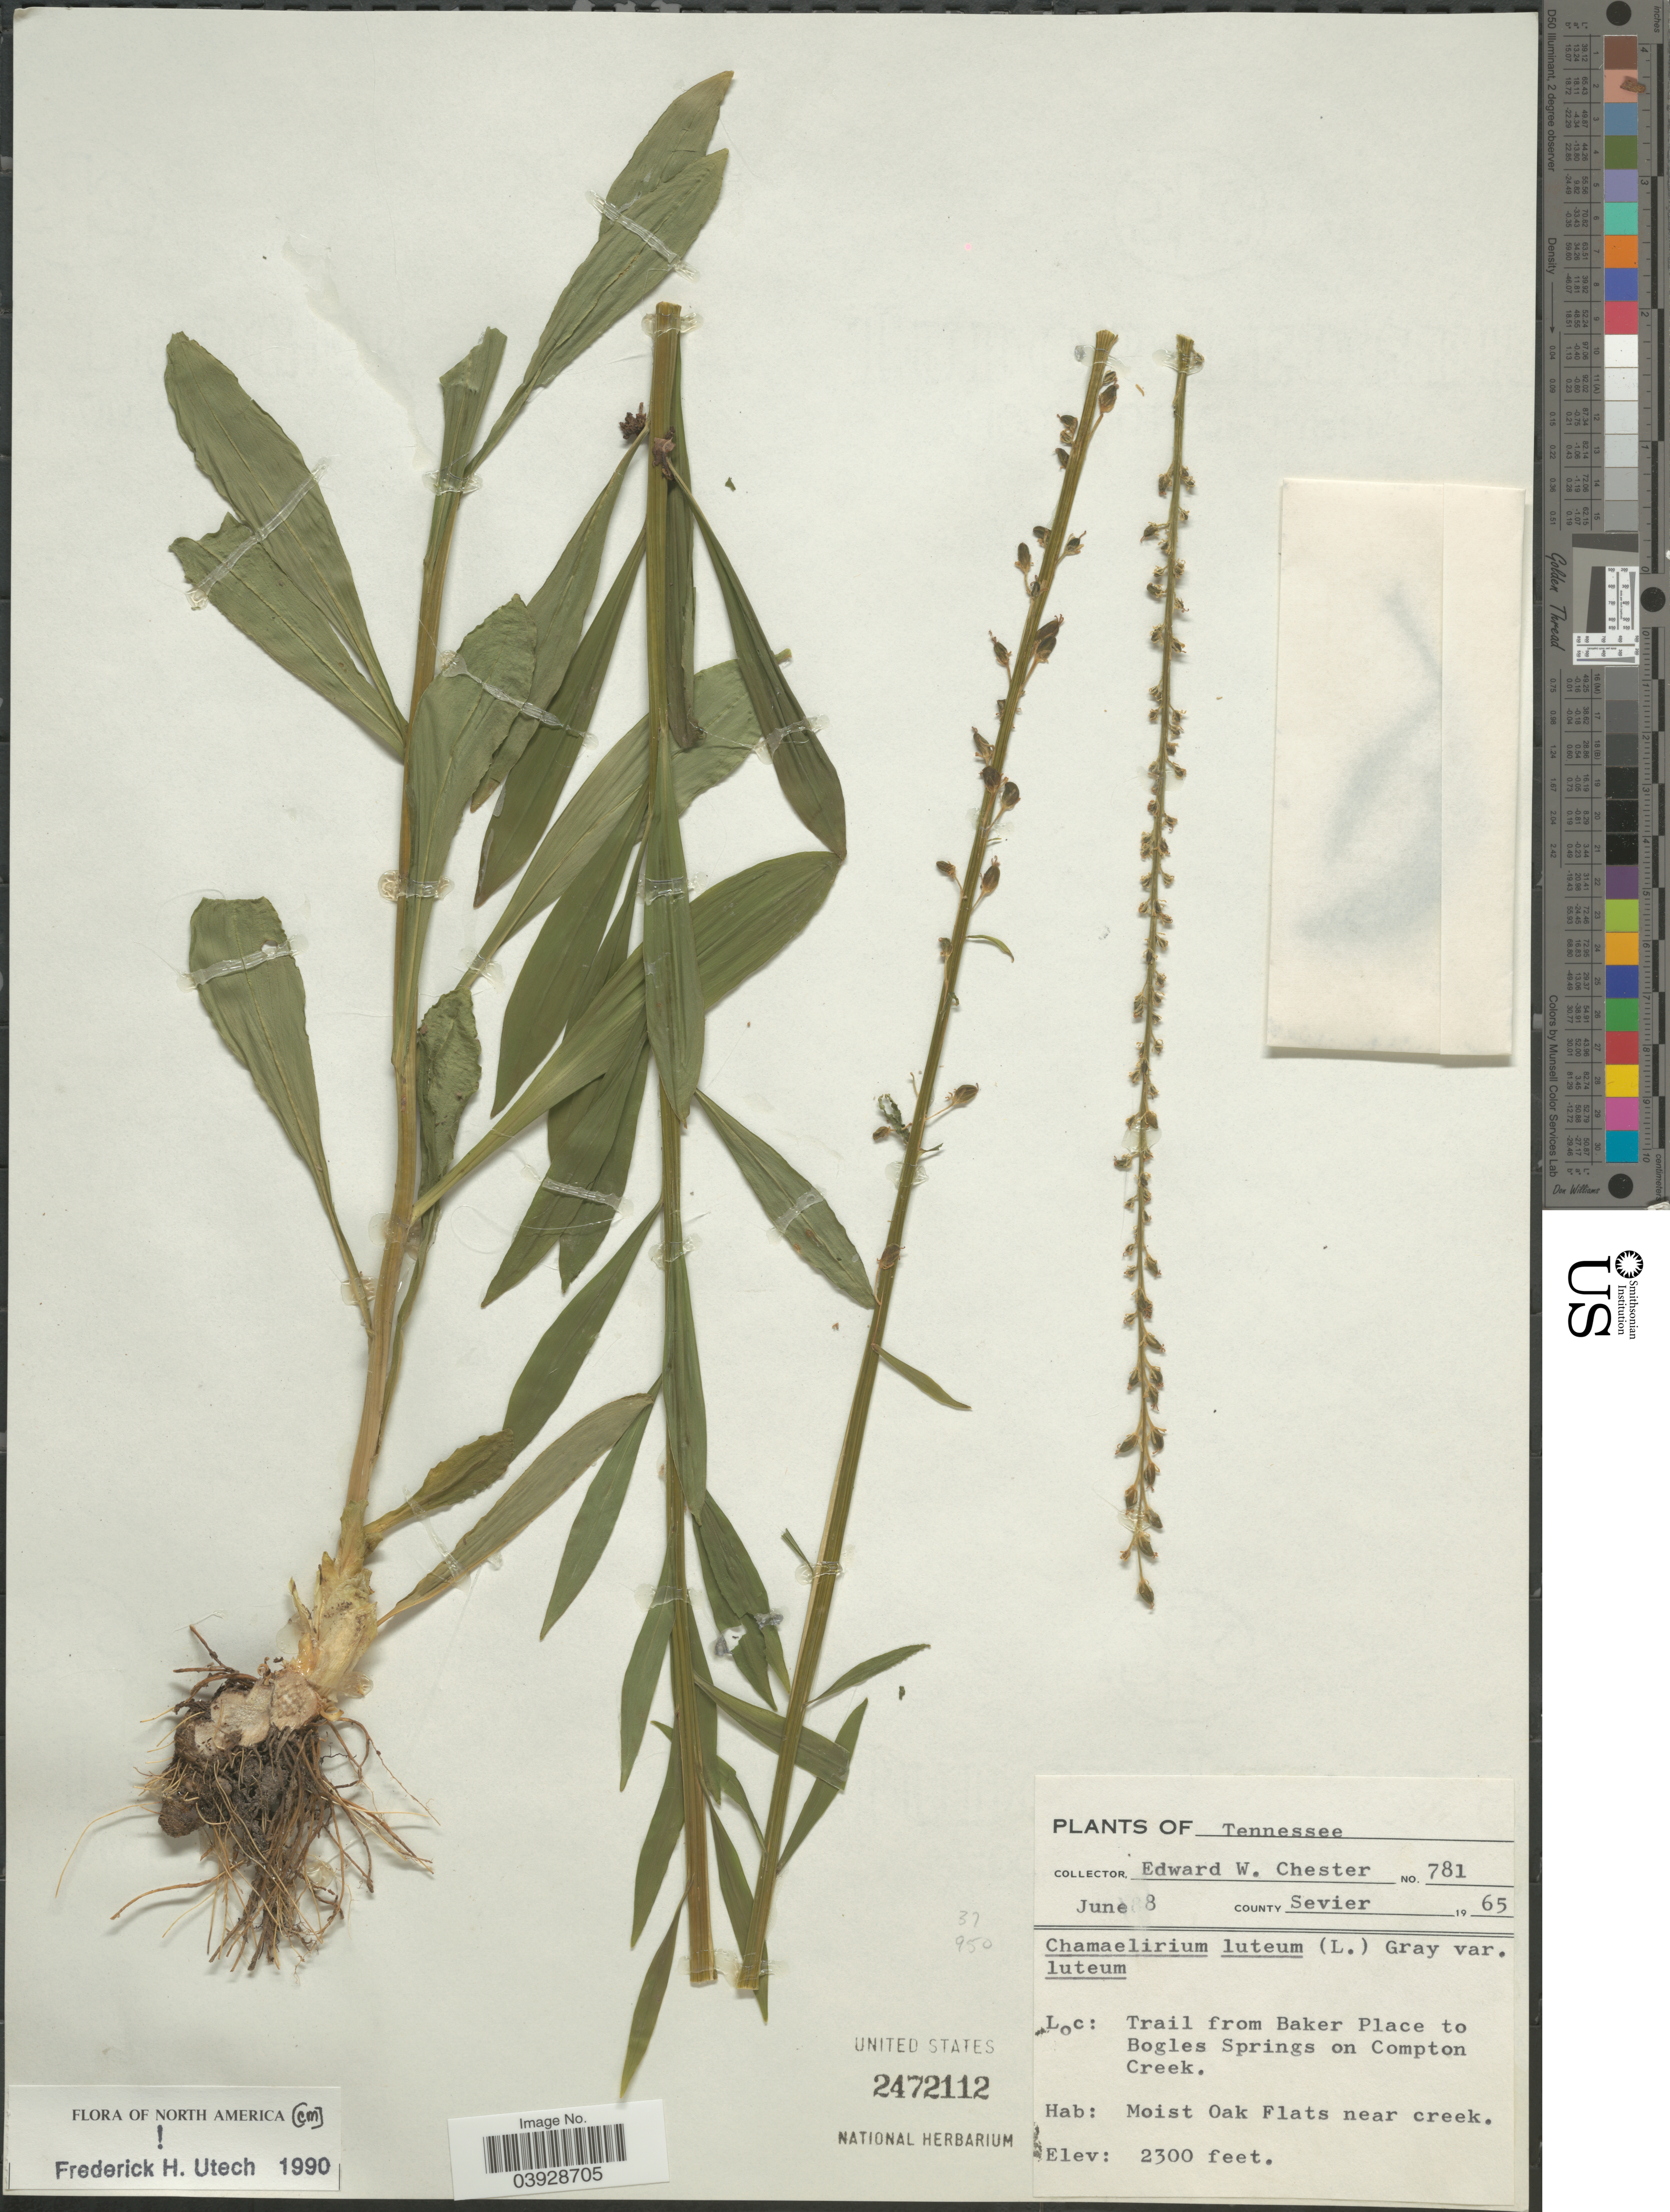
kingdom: Plantae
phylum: Tracheophyta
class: Liliopsida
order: Liliales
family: Melanthiaceae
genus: Chamaelirium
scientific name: Chamaelirium luteum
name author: (L.) A. Gray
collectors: E. W. Chester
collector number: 781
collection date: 1965-06-08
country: United States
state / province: Tennessee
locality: County Sevier. Trail from Baker Place to Bogles Springs on Compton Creek.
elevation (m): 701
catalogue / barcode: US 2472112